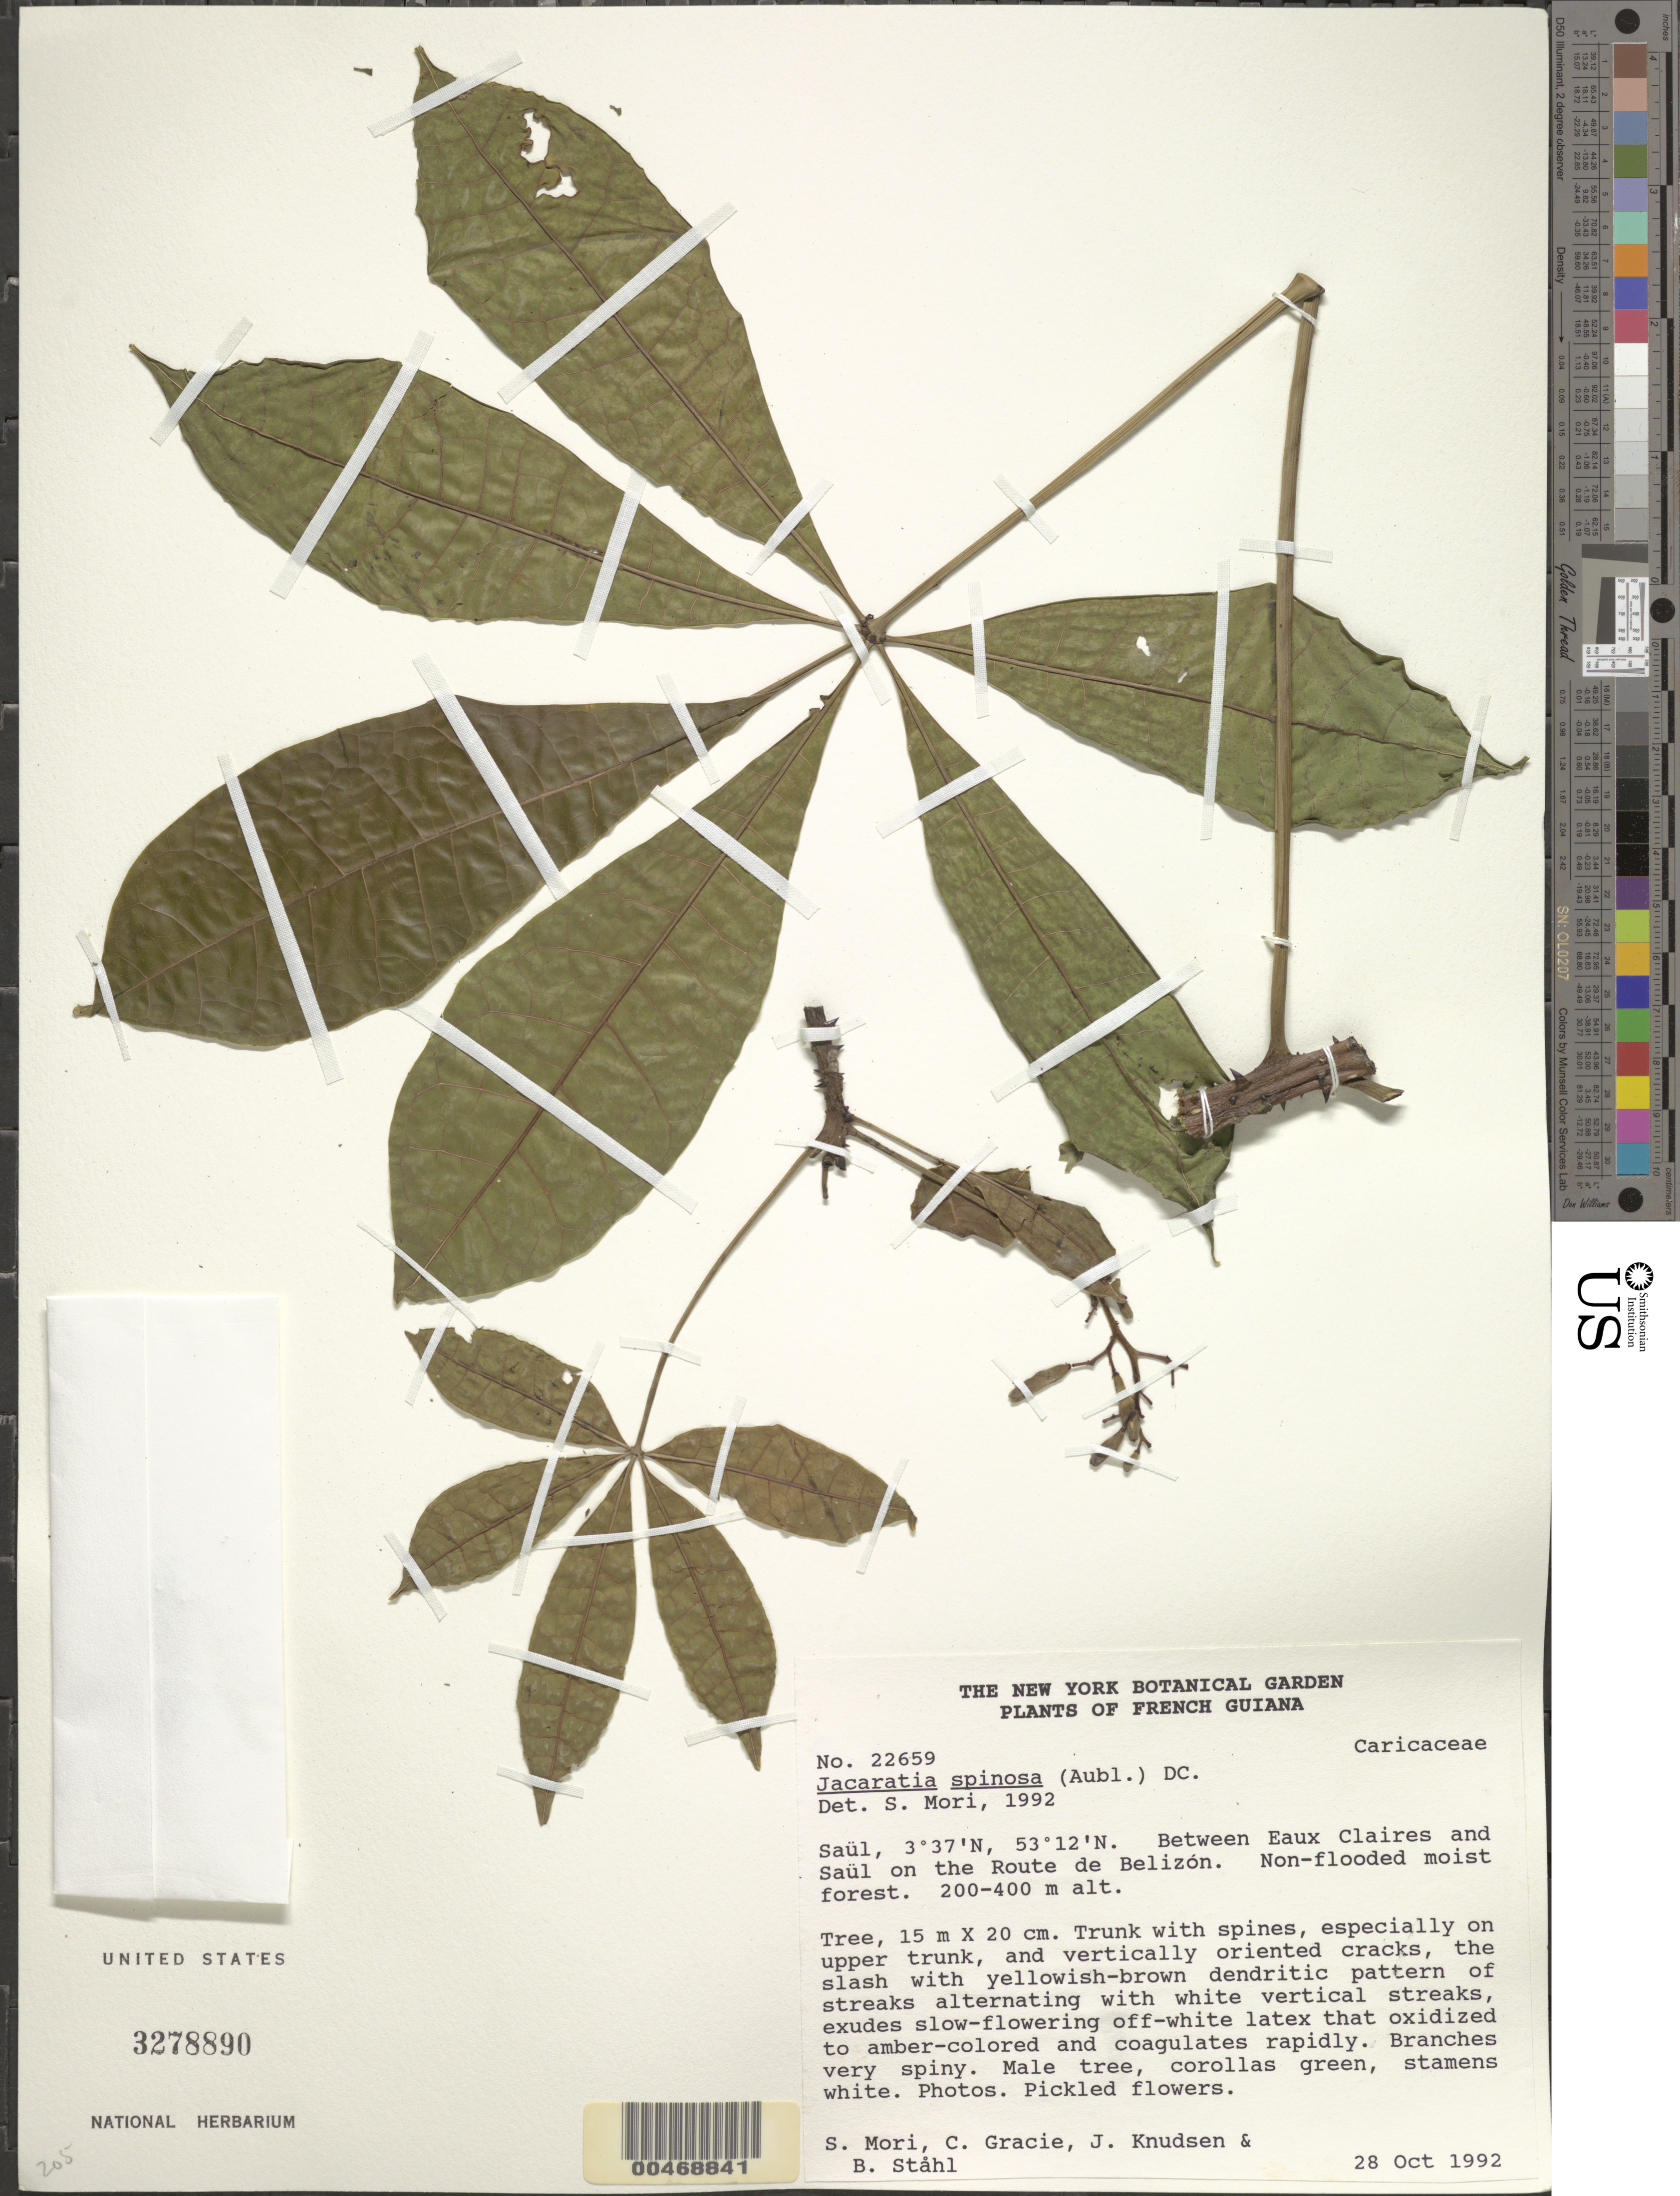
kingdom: Plantae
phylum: Tracheophyta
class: Magnoliopsida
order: Brassicales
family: Caricaceae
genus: Jacaratia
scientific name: Jacaratia spinosa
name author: (Aubl.) A. DC.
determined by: Mori, Scott A.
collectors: S. Mori, C. A. Gracie, J. Knudsen & B. Ståhl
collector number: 22659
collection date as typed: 28-Oct-92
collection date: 1992-10-28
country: French Guiana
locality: Saül, between Eaux Claires and Saül on the Route de Belizon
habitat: Non-flooded moist forest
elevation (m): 200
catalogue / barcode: US 3278890